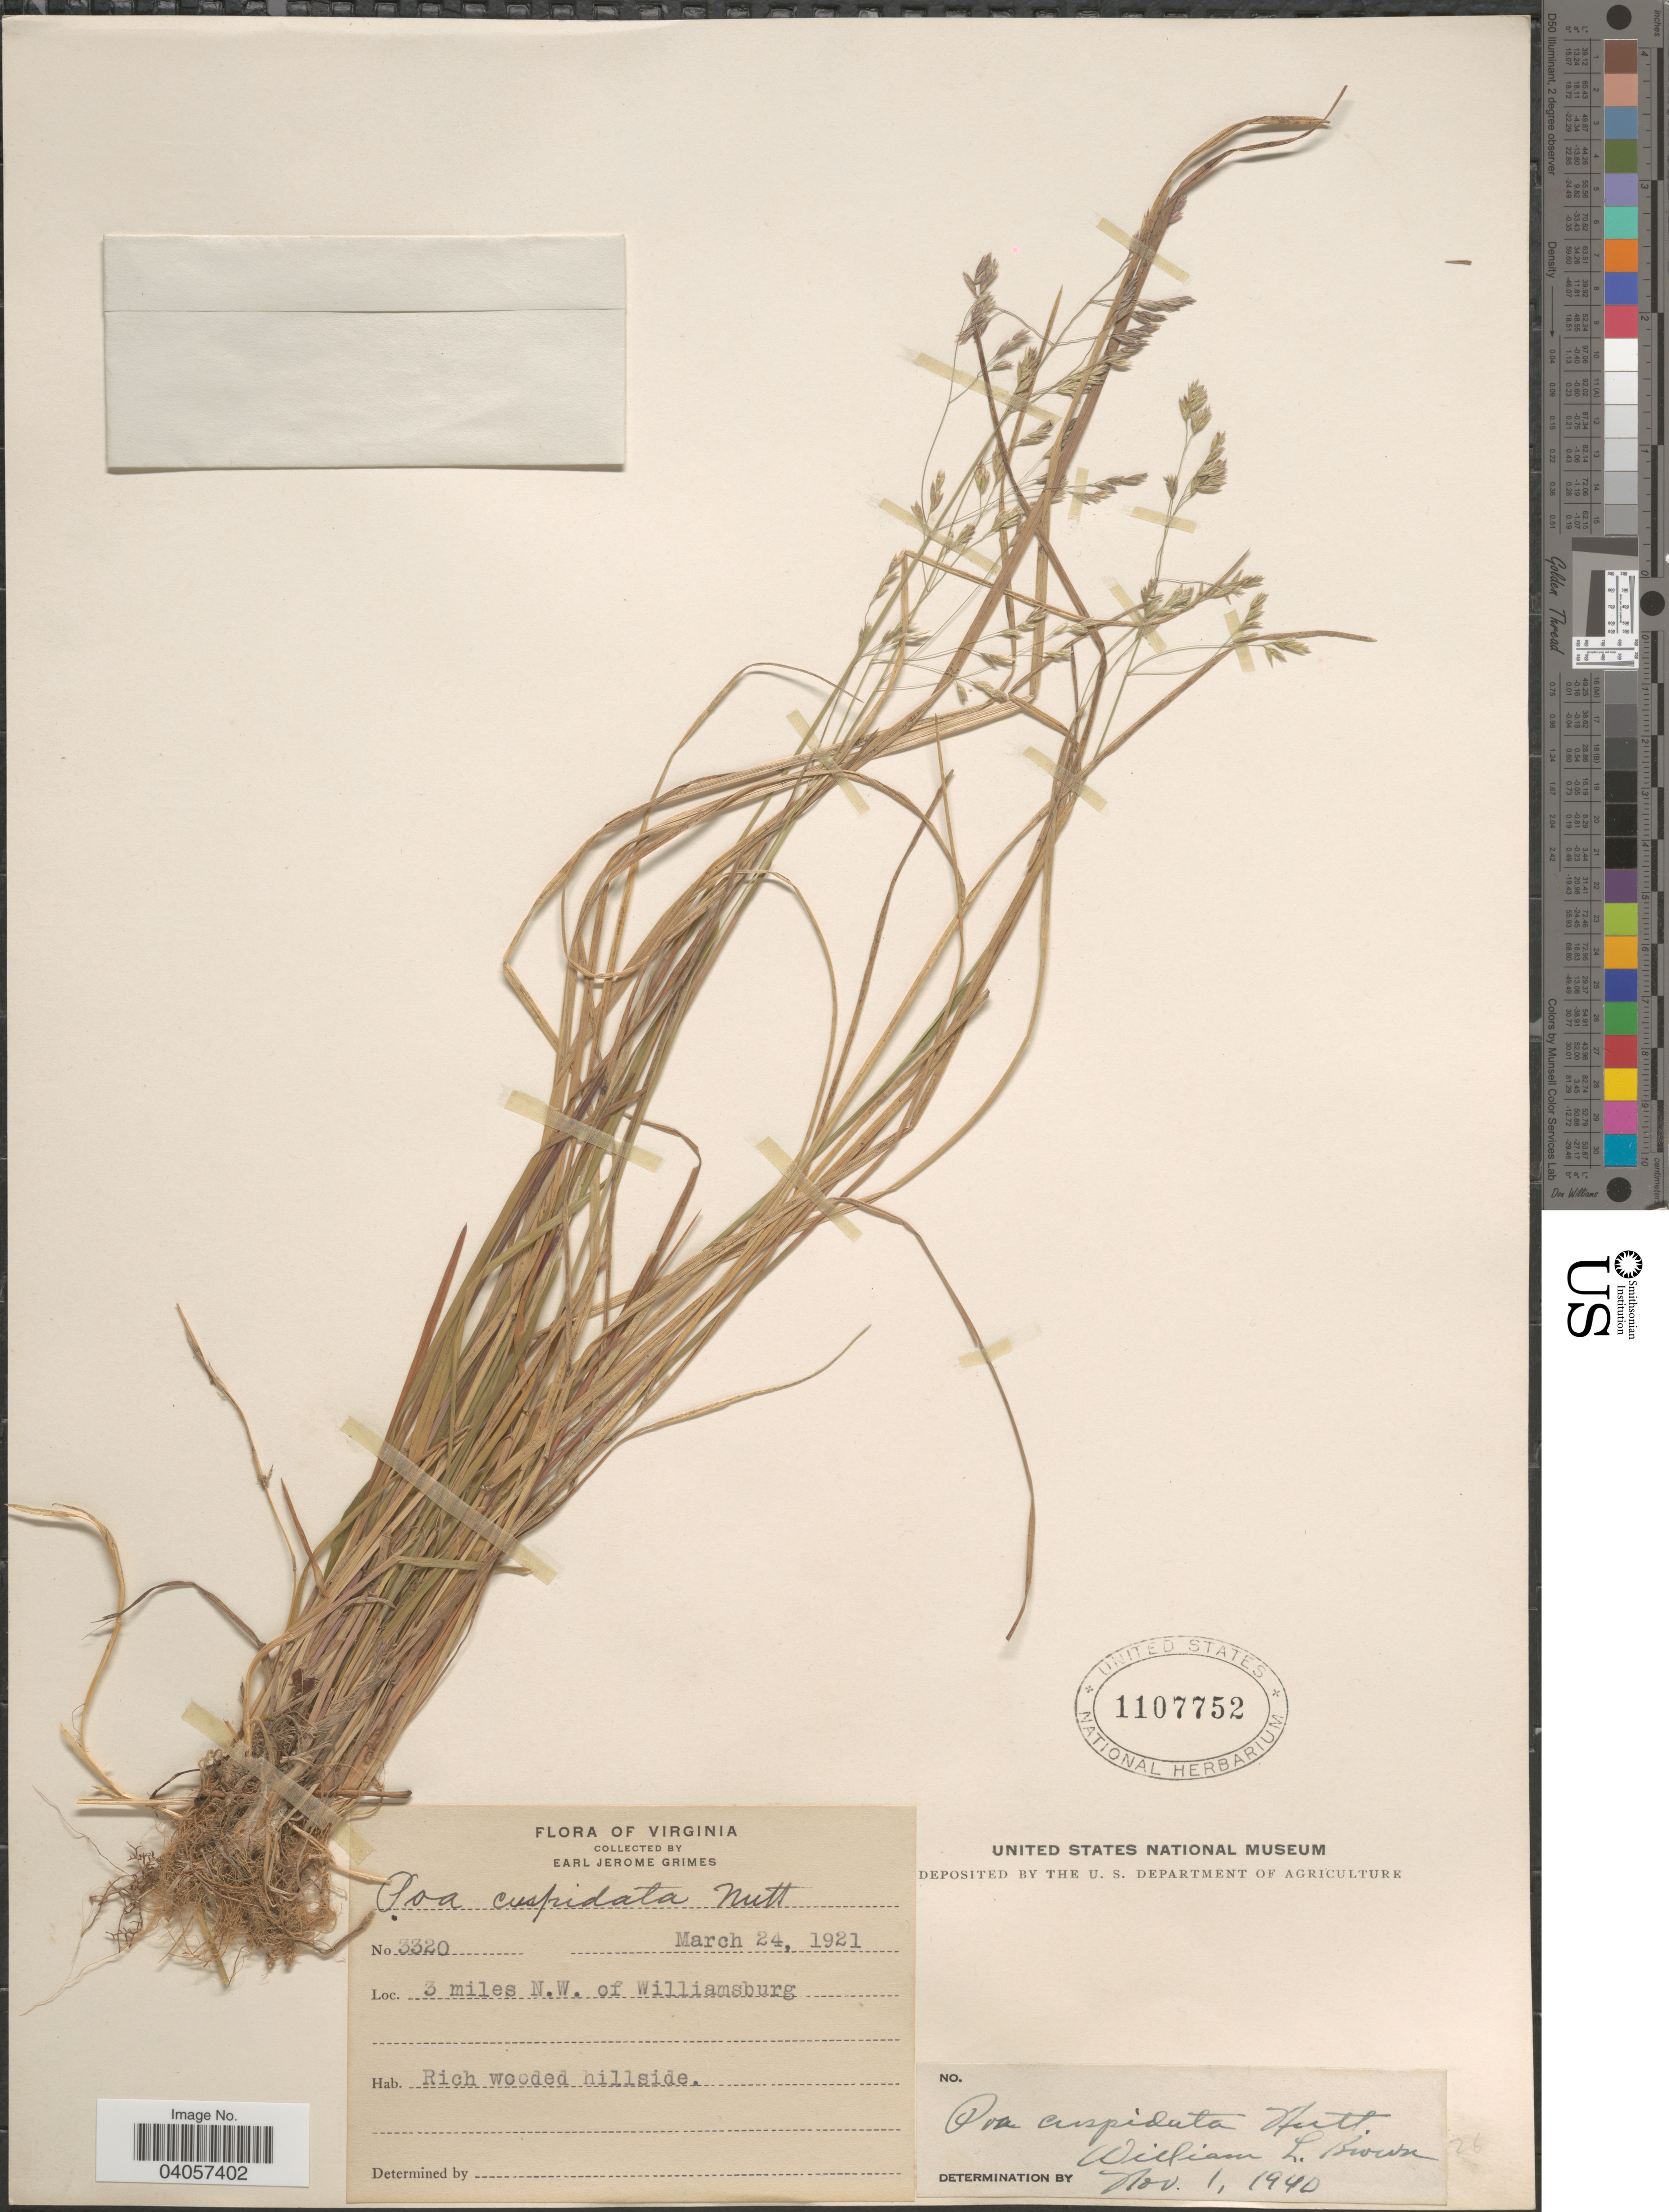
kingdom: Plantae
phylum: Tracheophyta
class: Liliopsida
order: Poales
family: Poaceae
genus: Poa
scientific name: Poa cuspidata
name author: Nutt.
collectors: E. J. Grimes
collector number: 3320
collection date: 1921-03-24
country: United States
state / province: Virginia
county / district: City of Williamsburg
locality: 3 miles N.W. of Williamsburg.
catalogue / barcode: US 1107752